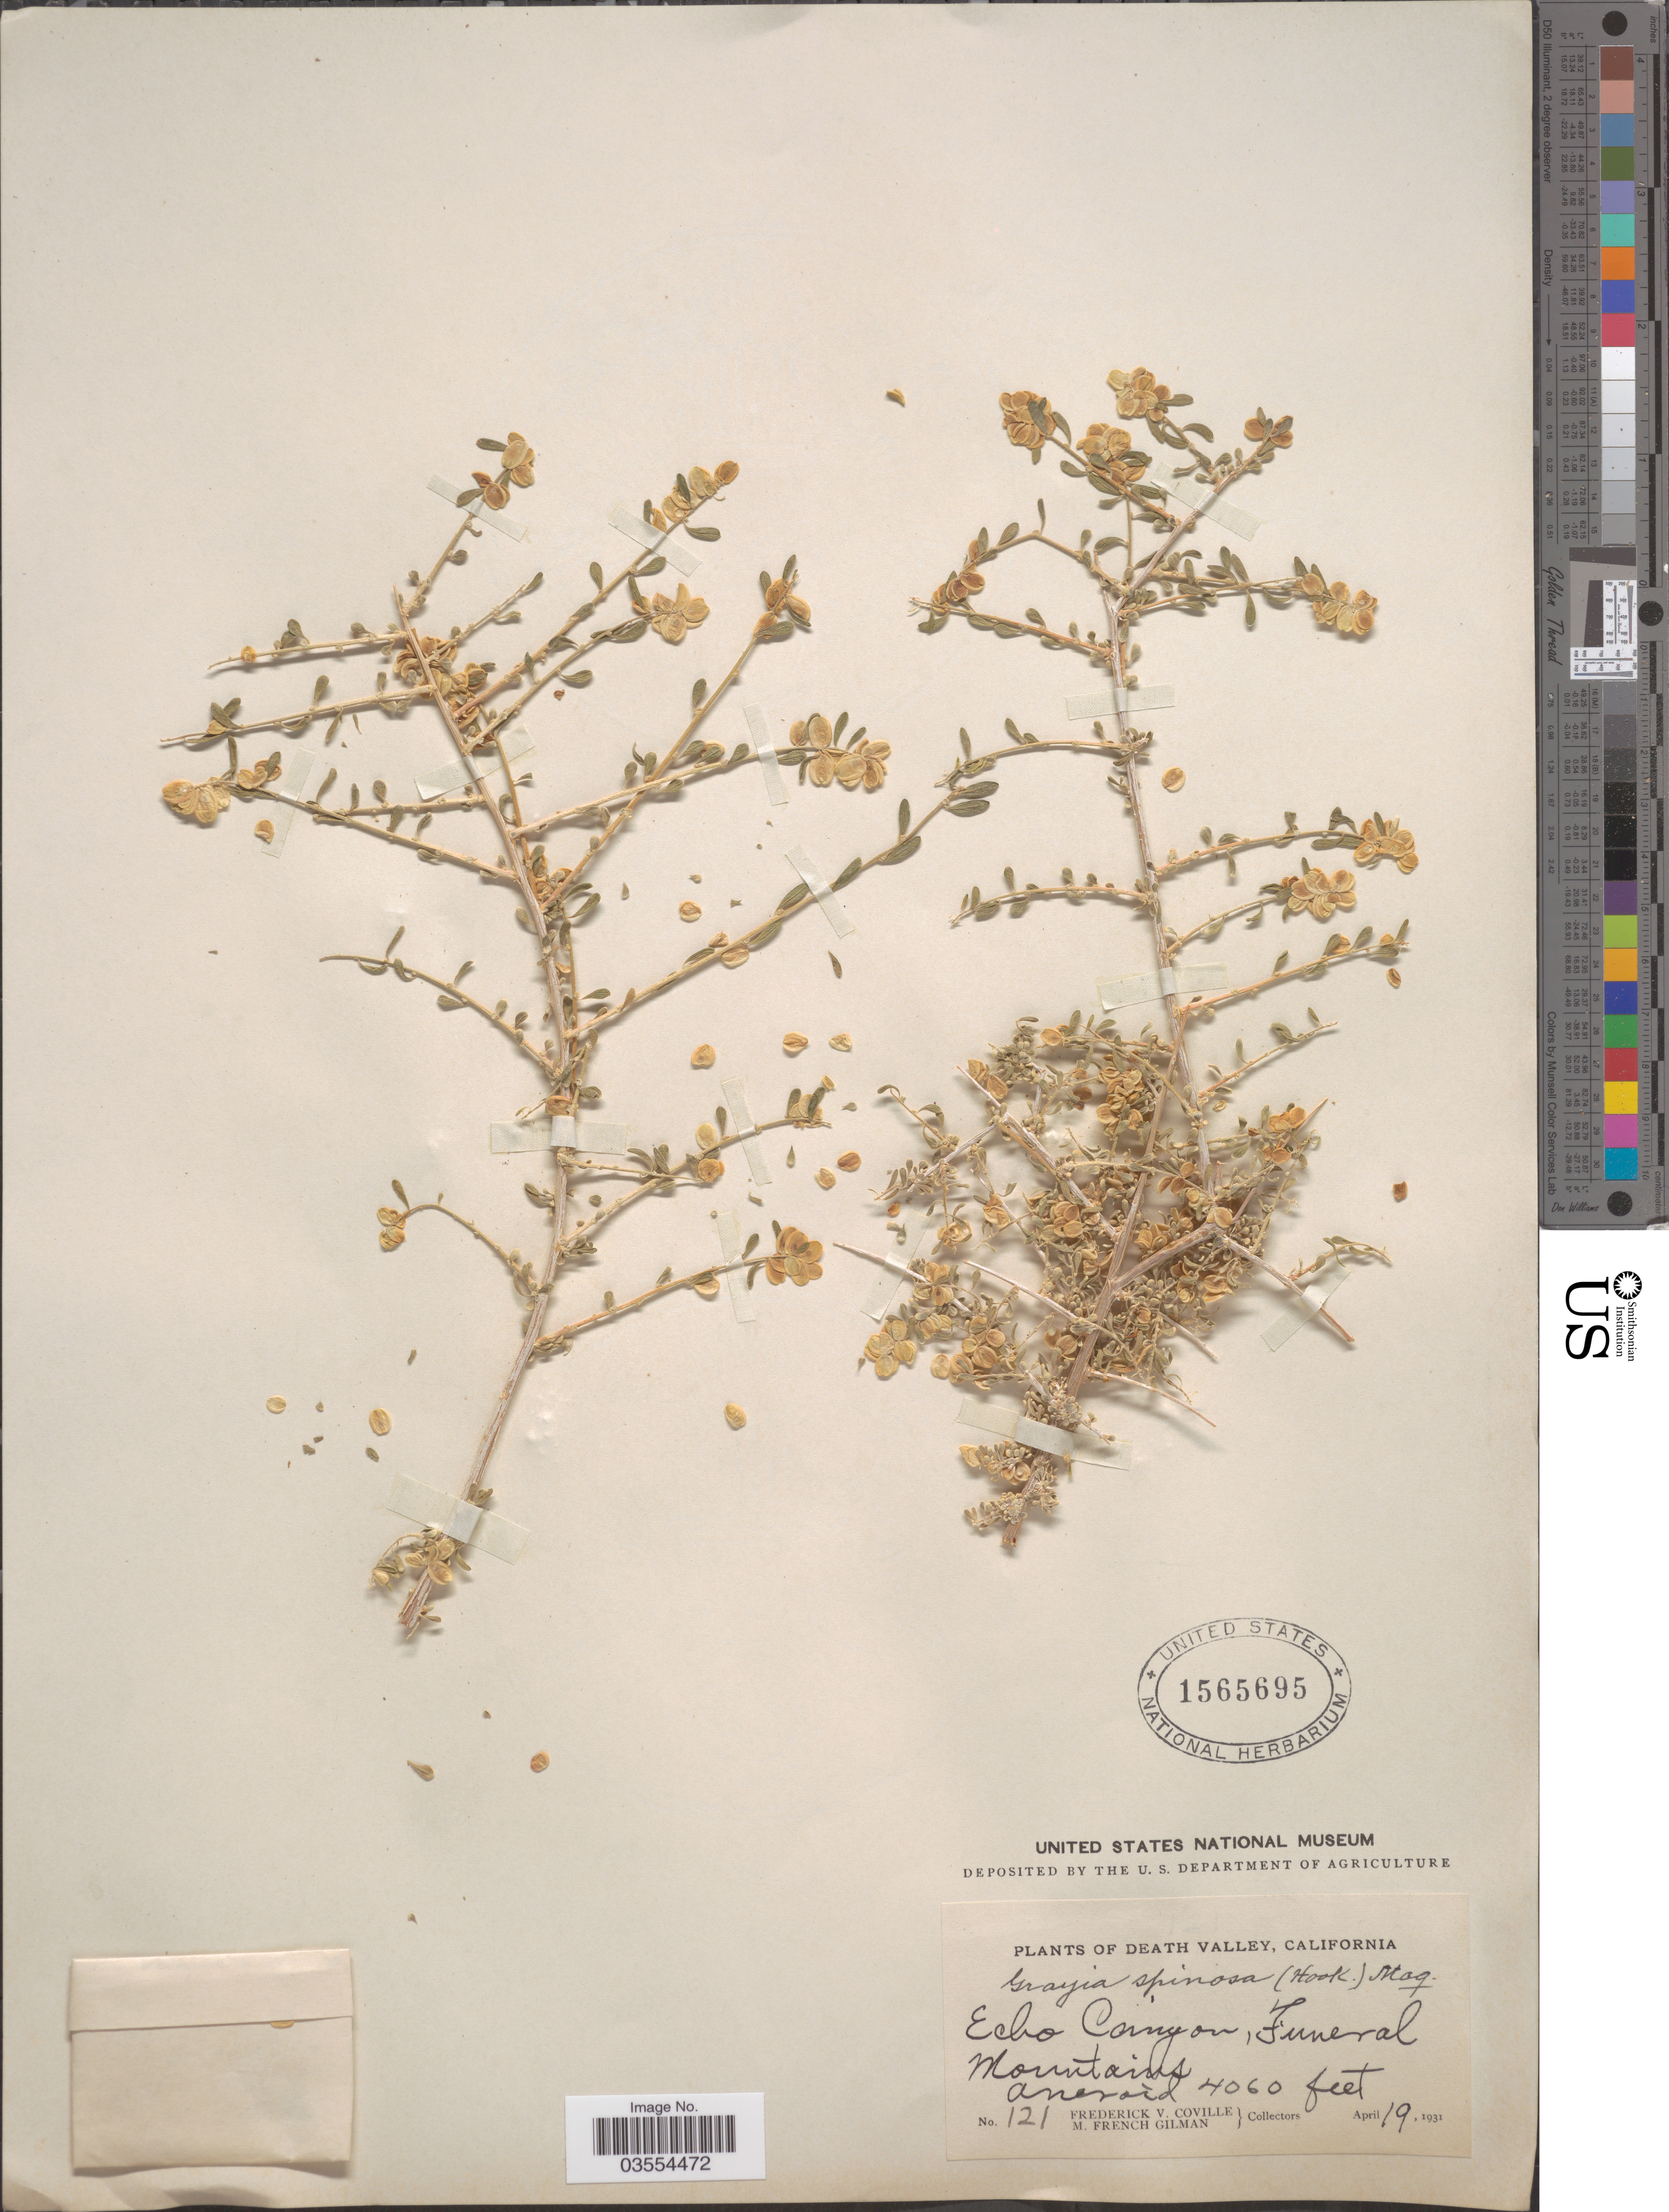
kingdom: Plantae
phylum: Tracheophyta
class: Magnoliopsida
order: Caryophyllales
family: Amaranthaceae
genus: Grayia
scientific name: Grayia spinosa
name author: (Hook.) Moq.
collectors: F. V. Coville & M. F. Gilman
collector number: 121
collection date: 1931-04-19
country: United States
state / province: California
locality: Death Valley. Echo Canyon, Funeral Mountains.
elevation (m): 1237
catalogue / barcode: US 1565695